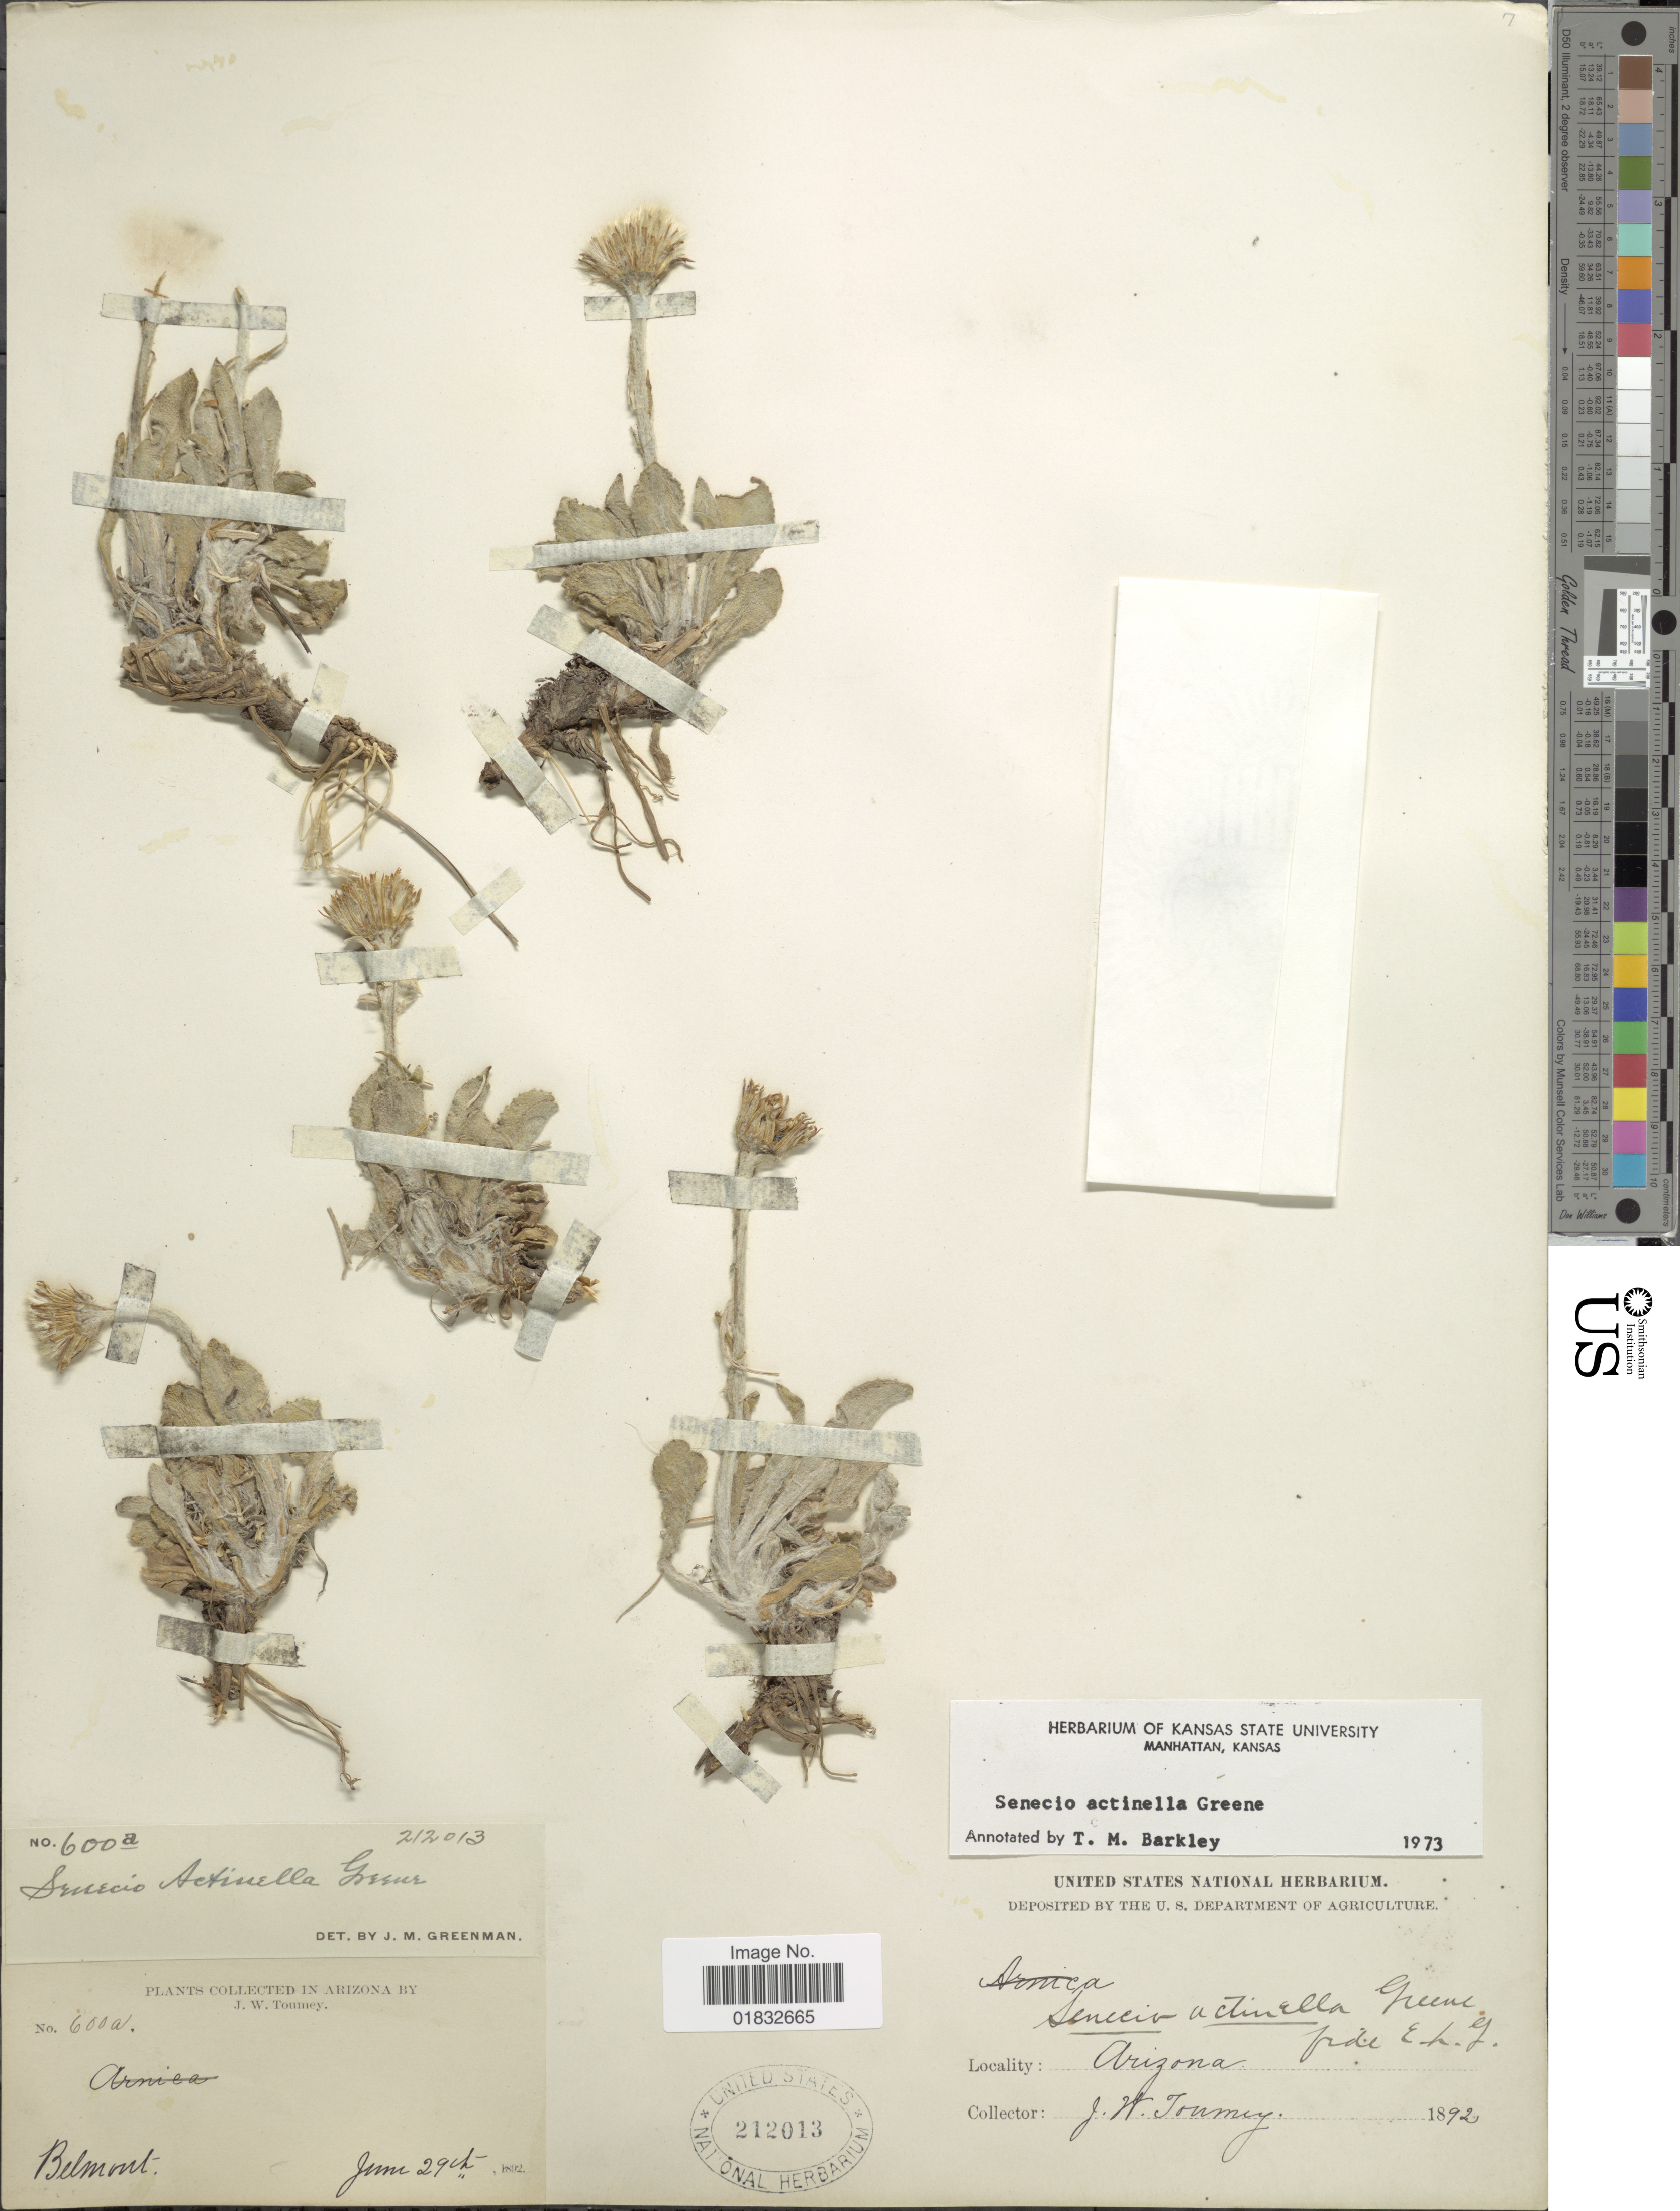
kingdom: Plantae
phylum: Tracheophyta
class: Magnoliopsida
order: Asterales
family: Asteraceae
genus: Senecio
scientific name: Senecio actinella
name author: Greene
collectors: J. Tourney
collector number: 600a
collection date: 1892-06-29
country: United States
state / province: Arizona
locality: Belmont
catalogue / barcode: US 212013